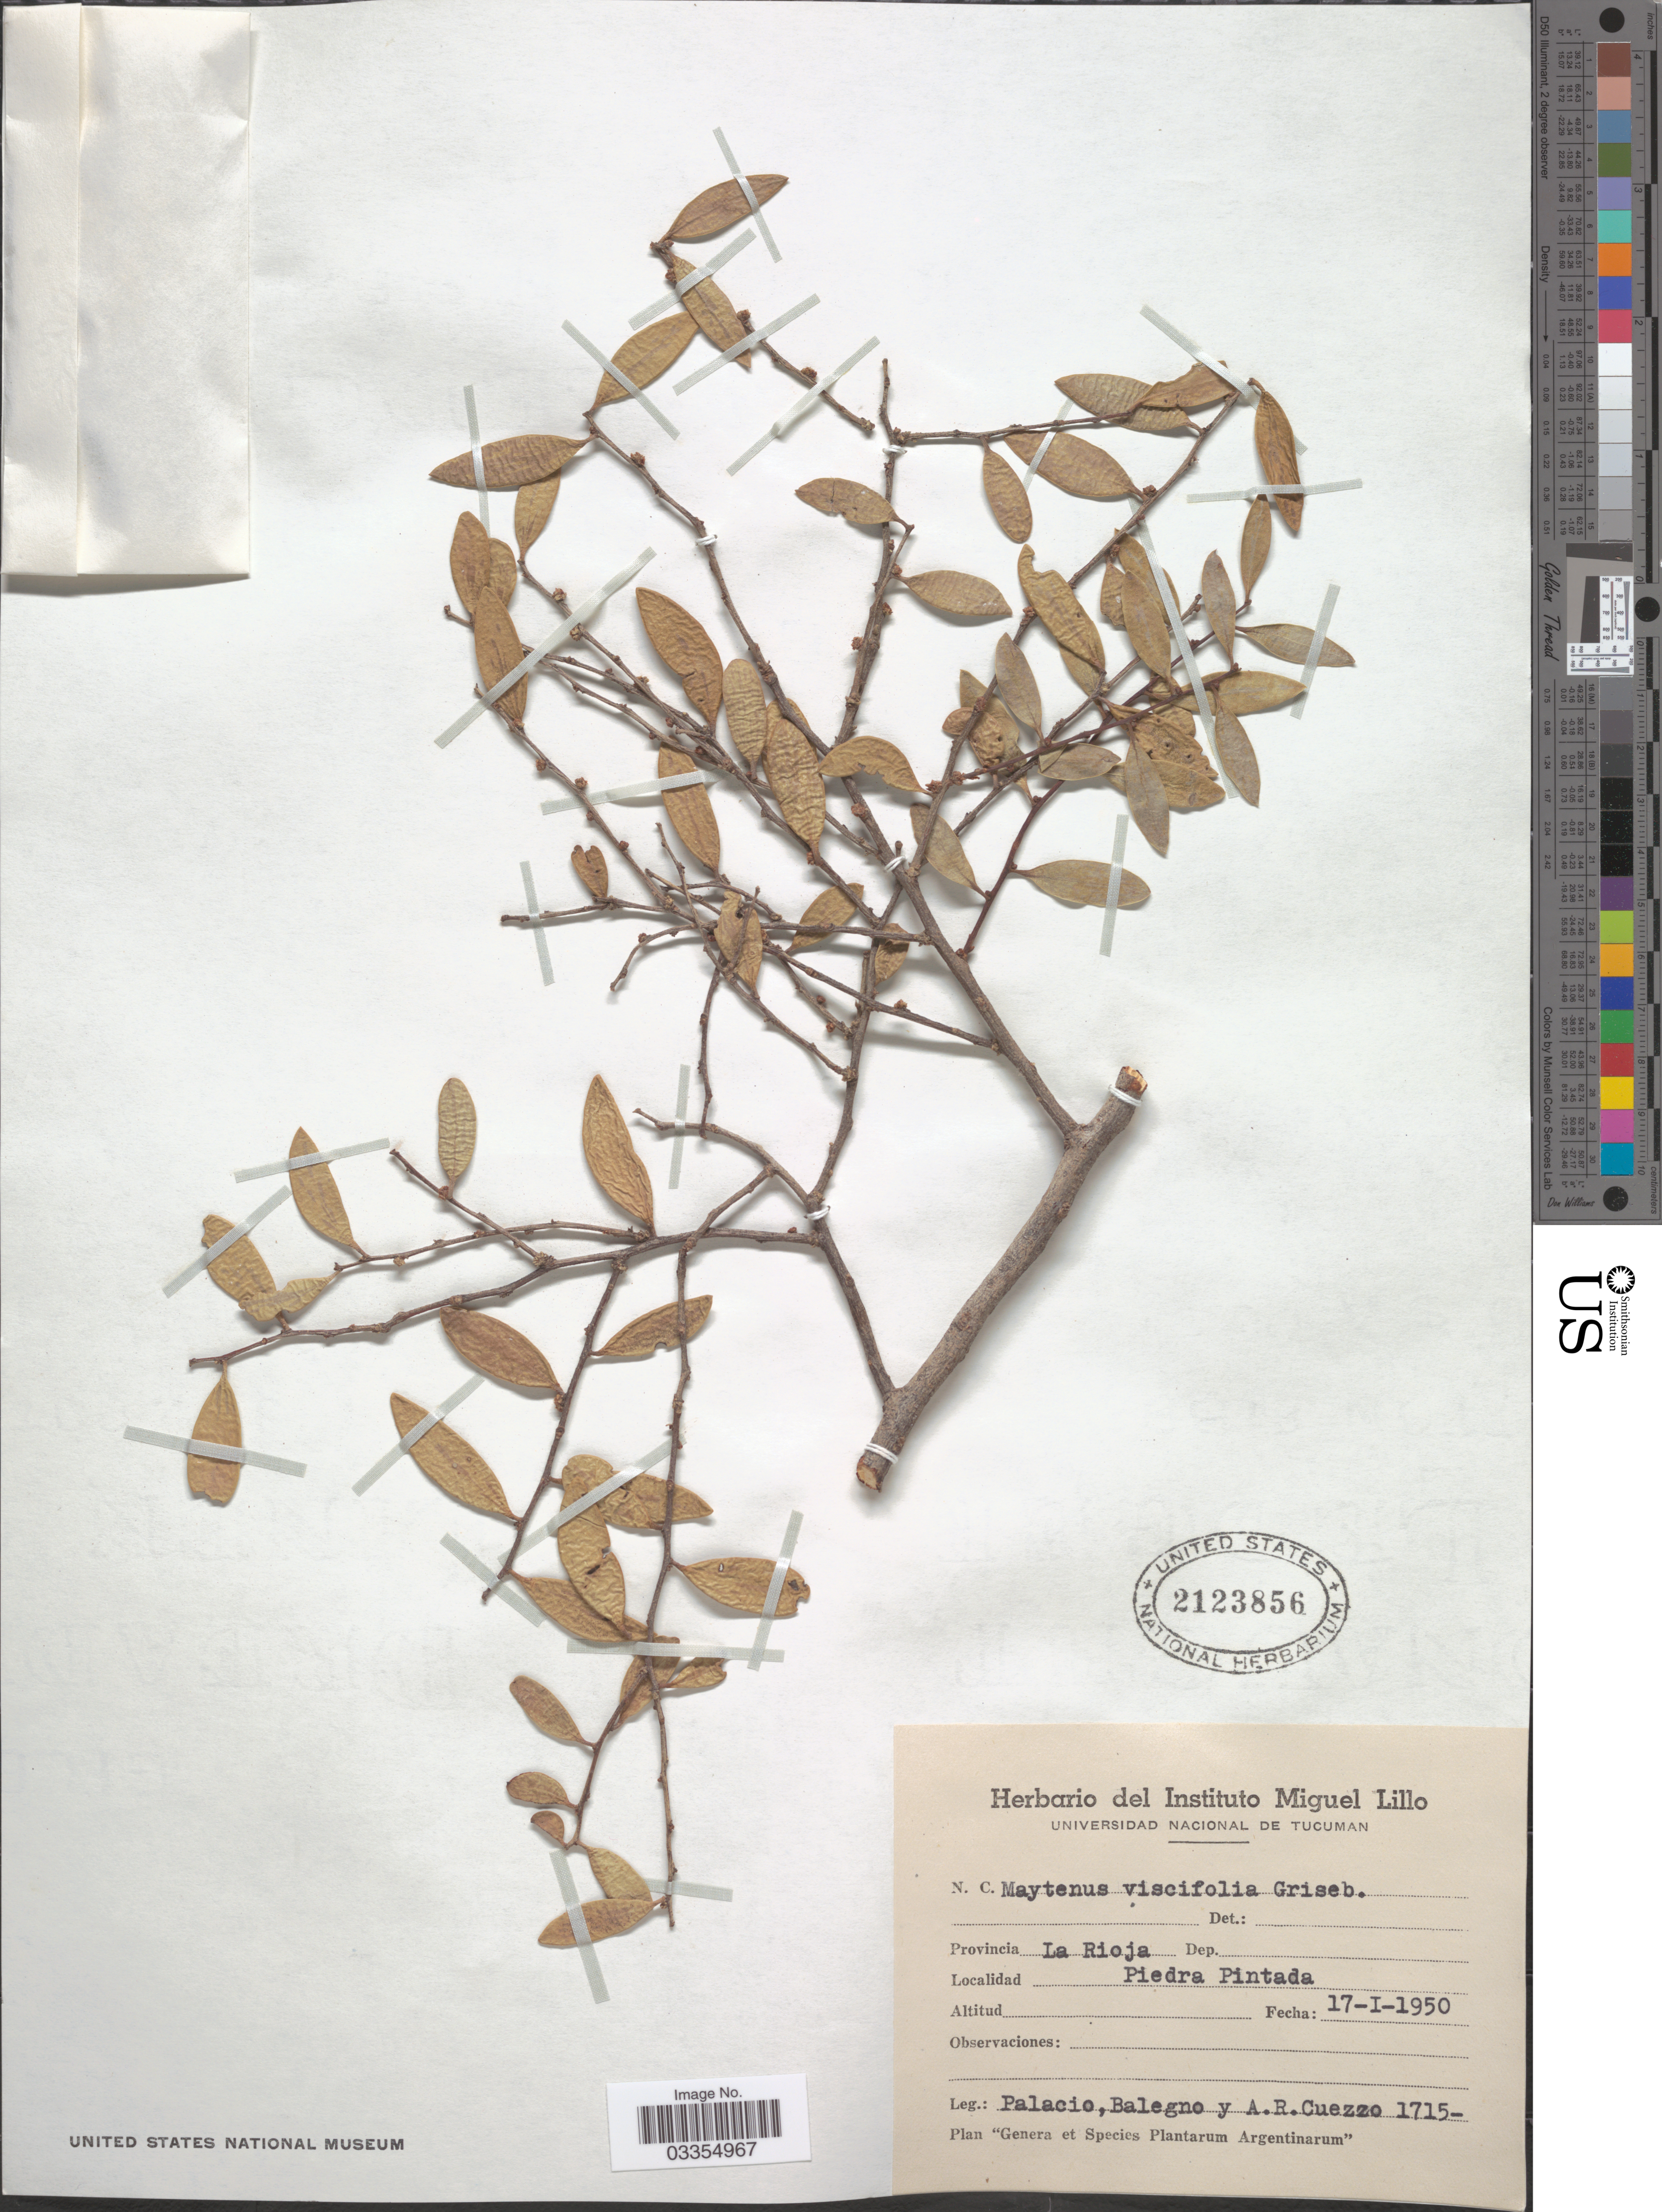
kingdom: Plantae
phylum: Tracheophyta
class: Magnoliopsida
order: Celastrales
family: Celastraceae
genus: Tricerma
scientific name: Tricerma viscifolium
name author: (Griseb.) Lundell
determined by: Strong, Mark T., (BOT), Smithsonian Institution - National Museum of Natural History (UNITED STATES)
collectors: Palacio, Balegno & A. Cuezzo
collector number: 1715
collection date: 1950-01-17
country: Argentina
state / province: La Rioja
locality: Piedra Pintada.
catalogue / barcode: US 2123856